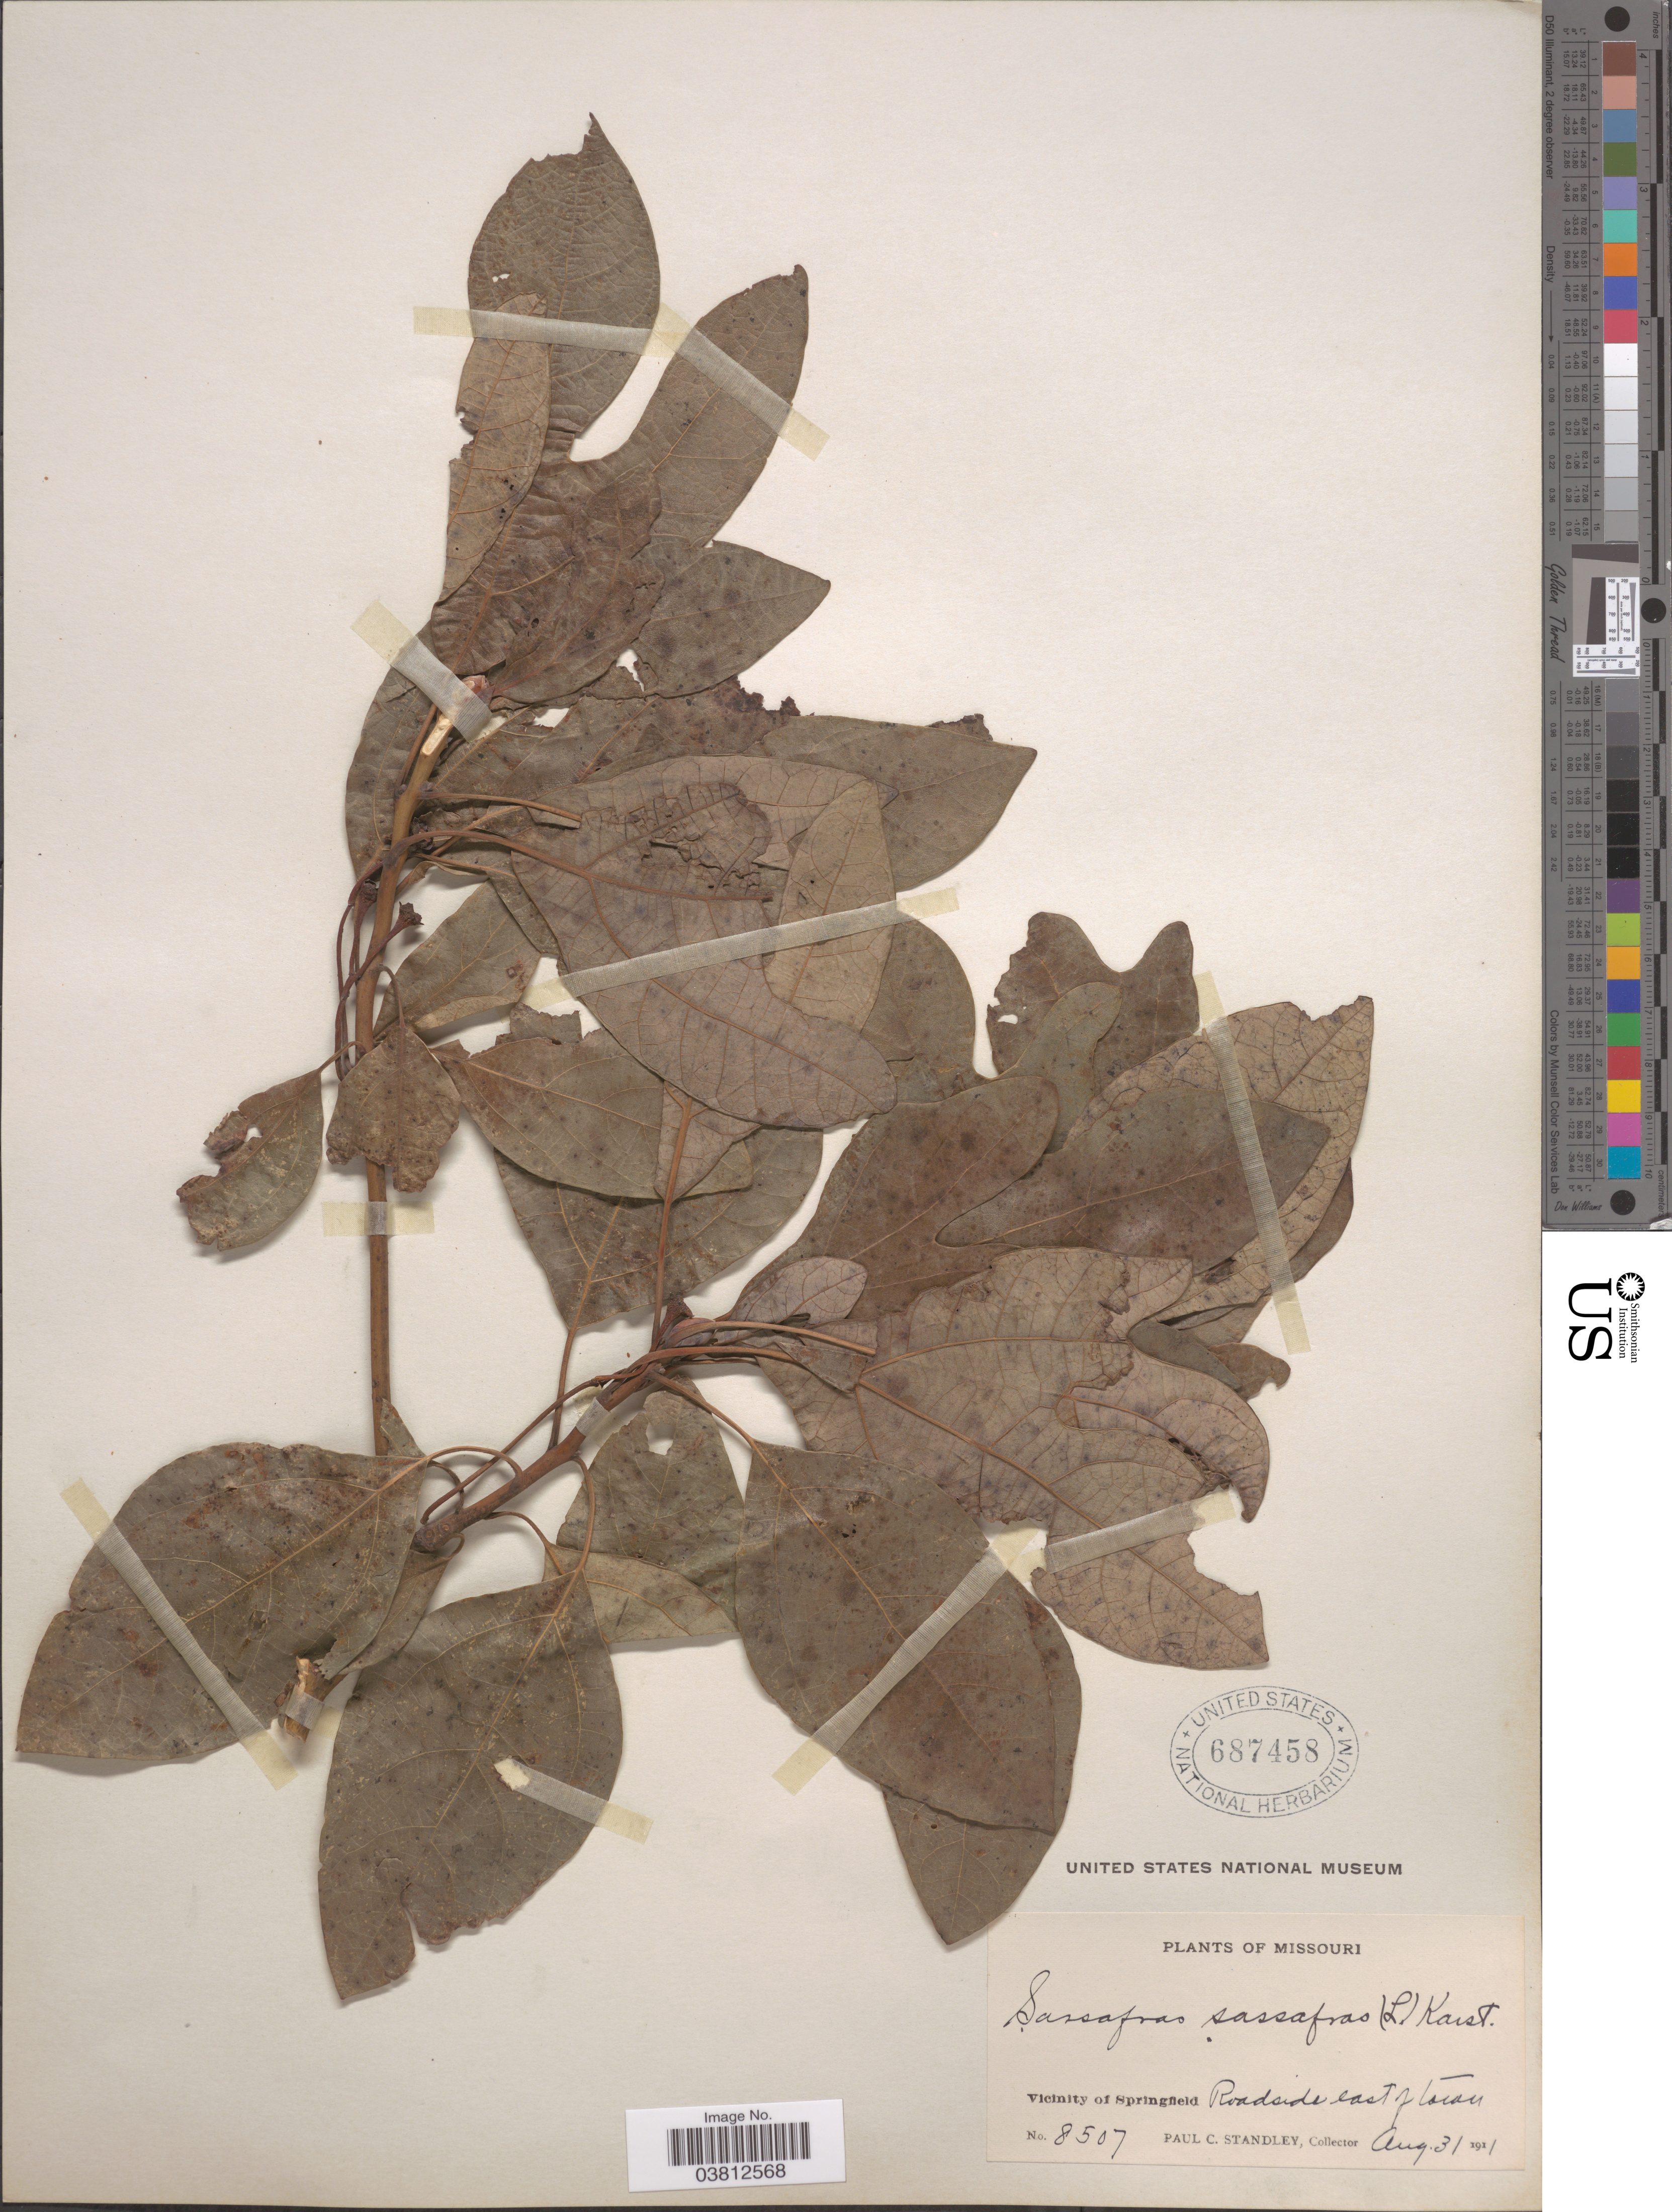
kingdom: Plantae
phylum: Tracheophyta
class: Magnoliopsida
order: Laurales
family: Lauraceae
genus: Sassafras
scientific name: Sassafras albidum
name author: (Nutt.) Nees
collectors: P. C. Standley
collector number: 8507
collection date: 1911-08-31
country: United States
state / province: Missouri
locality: Vicinity of Springfield. Roadside east of Town.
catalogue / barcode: US 687458